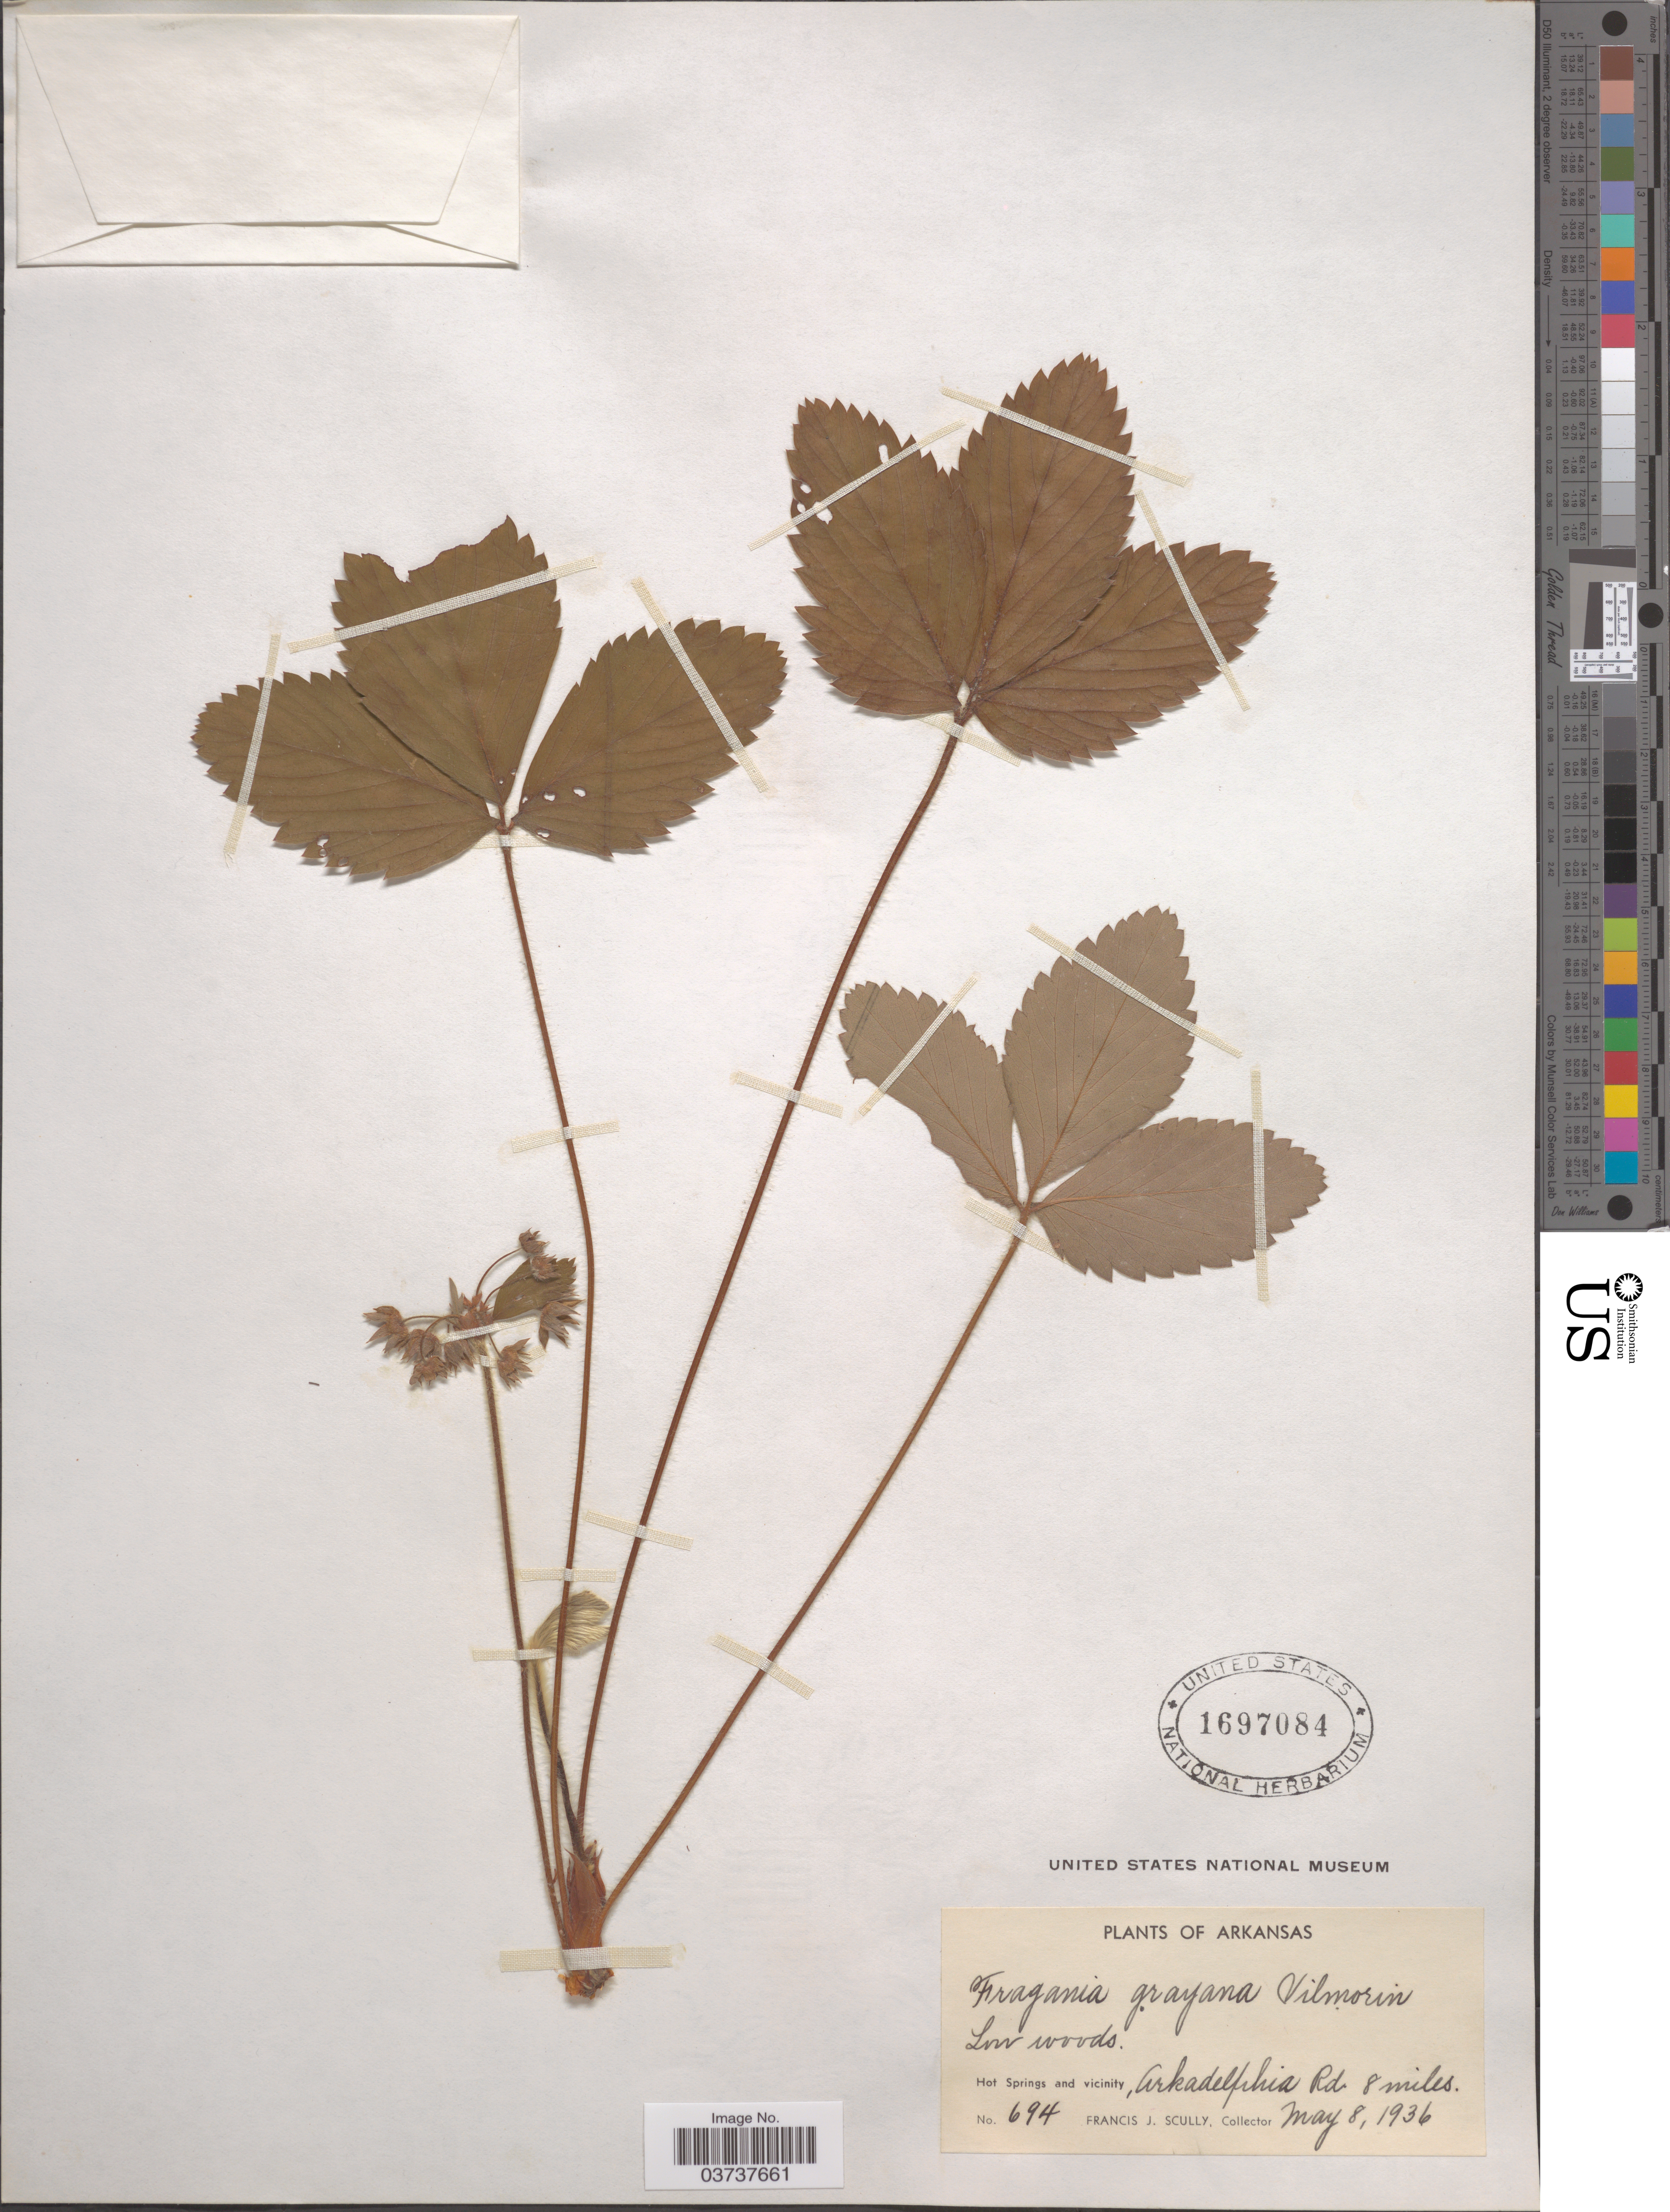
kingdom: Plantae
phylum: Tracheophyta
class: Magnoliopsida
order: Rosales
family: Rosaceae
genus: Fragaria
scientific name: Fragaria virginiana var. grayana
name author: (E. Vilm. ex Gay) Rydb.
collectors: F. J. Scully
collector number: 694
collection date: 1936-05-08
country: United States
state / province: Arkansas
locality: Hot Springs and vicinity, Arkadelphia Rd. 8 miles.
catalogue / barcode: US 1697084